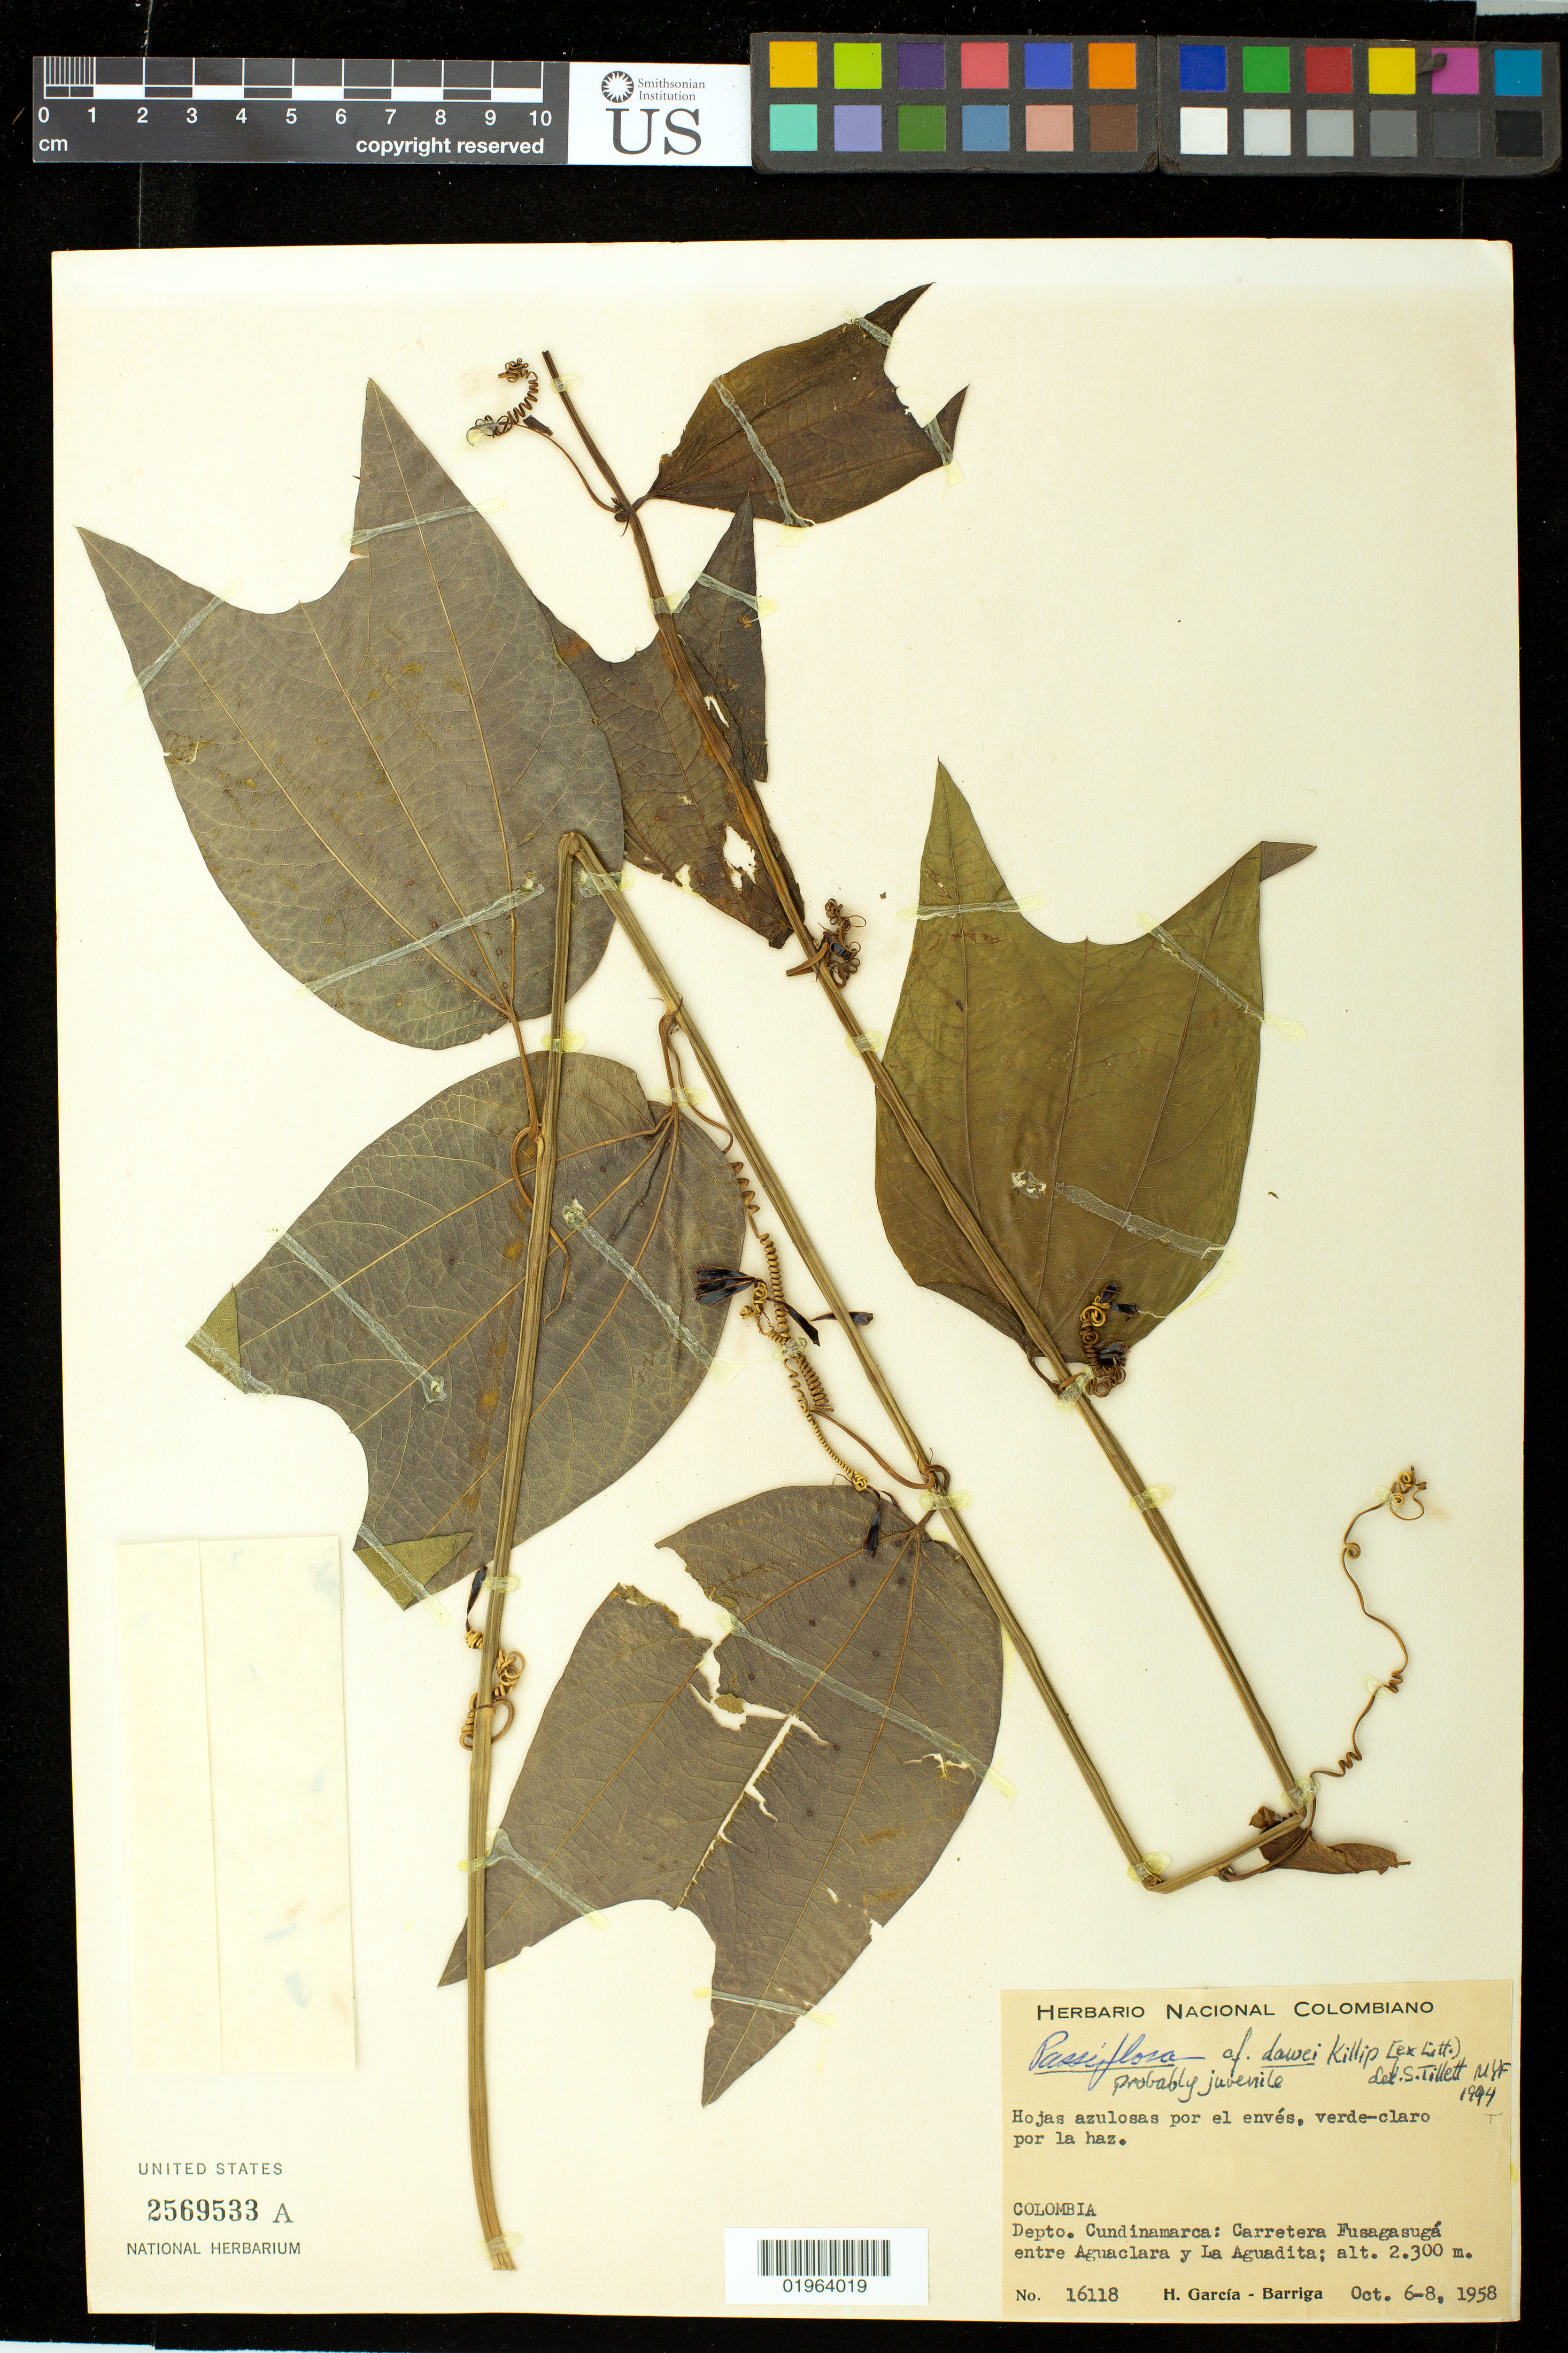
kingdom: Plantae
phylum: Tracheophyta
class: Magnoliopsida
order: Malpighiales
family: Passifloraceae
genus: Passiflora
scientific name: Passiflora dawei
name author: Killip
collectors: H. García Barriga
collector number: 16118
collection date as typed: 06 Oct 1958 to 08 Oct 1958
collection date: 1958-10-06/1958-10-08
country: Colombia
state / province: Cundinamarca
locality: Depto. Cundinamarca: Carretera Fusagasugá entre Aguaclara y La Aguadita.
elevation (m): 2300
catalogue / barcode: US 2569533